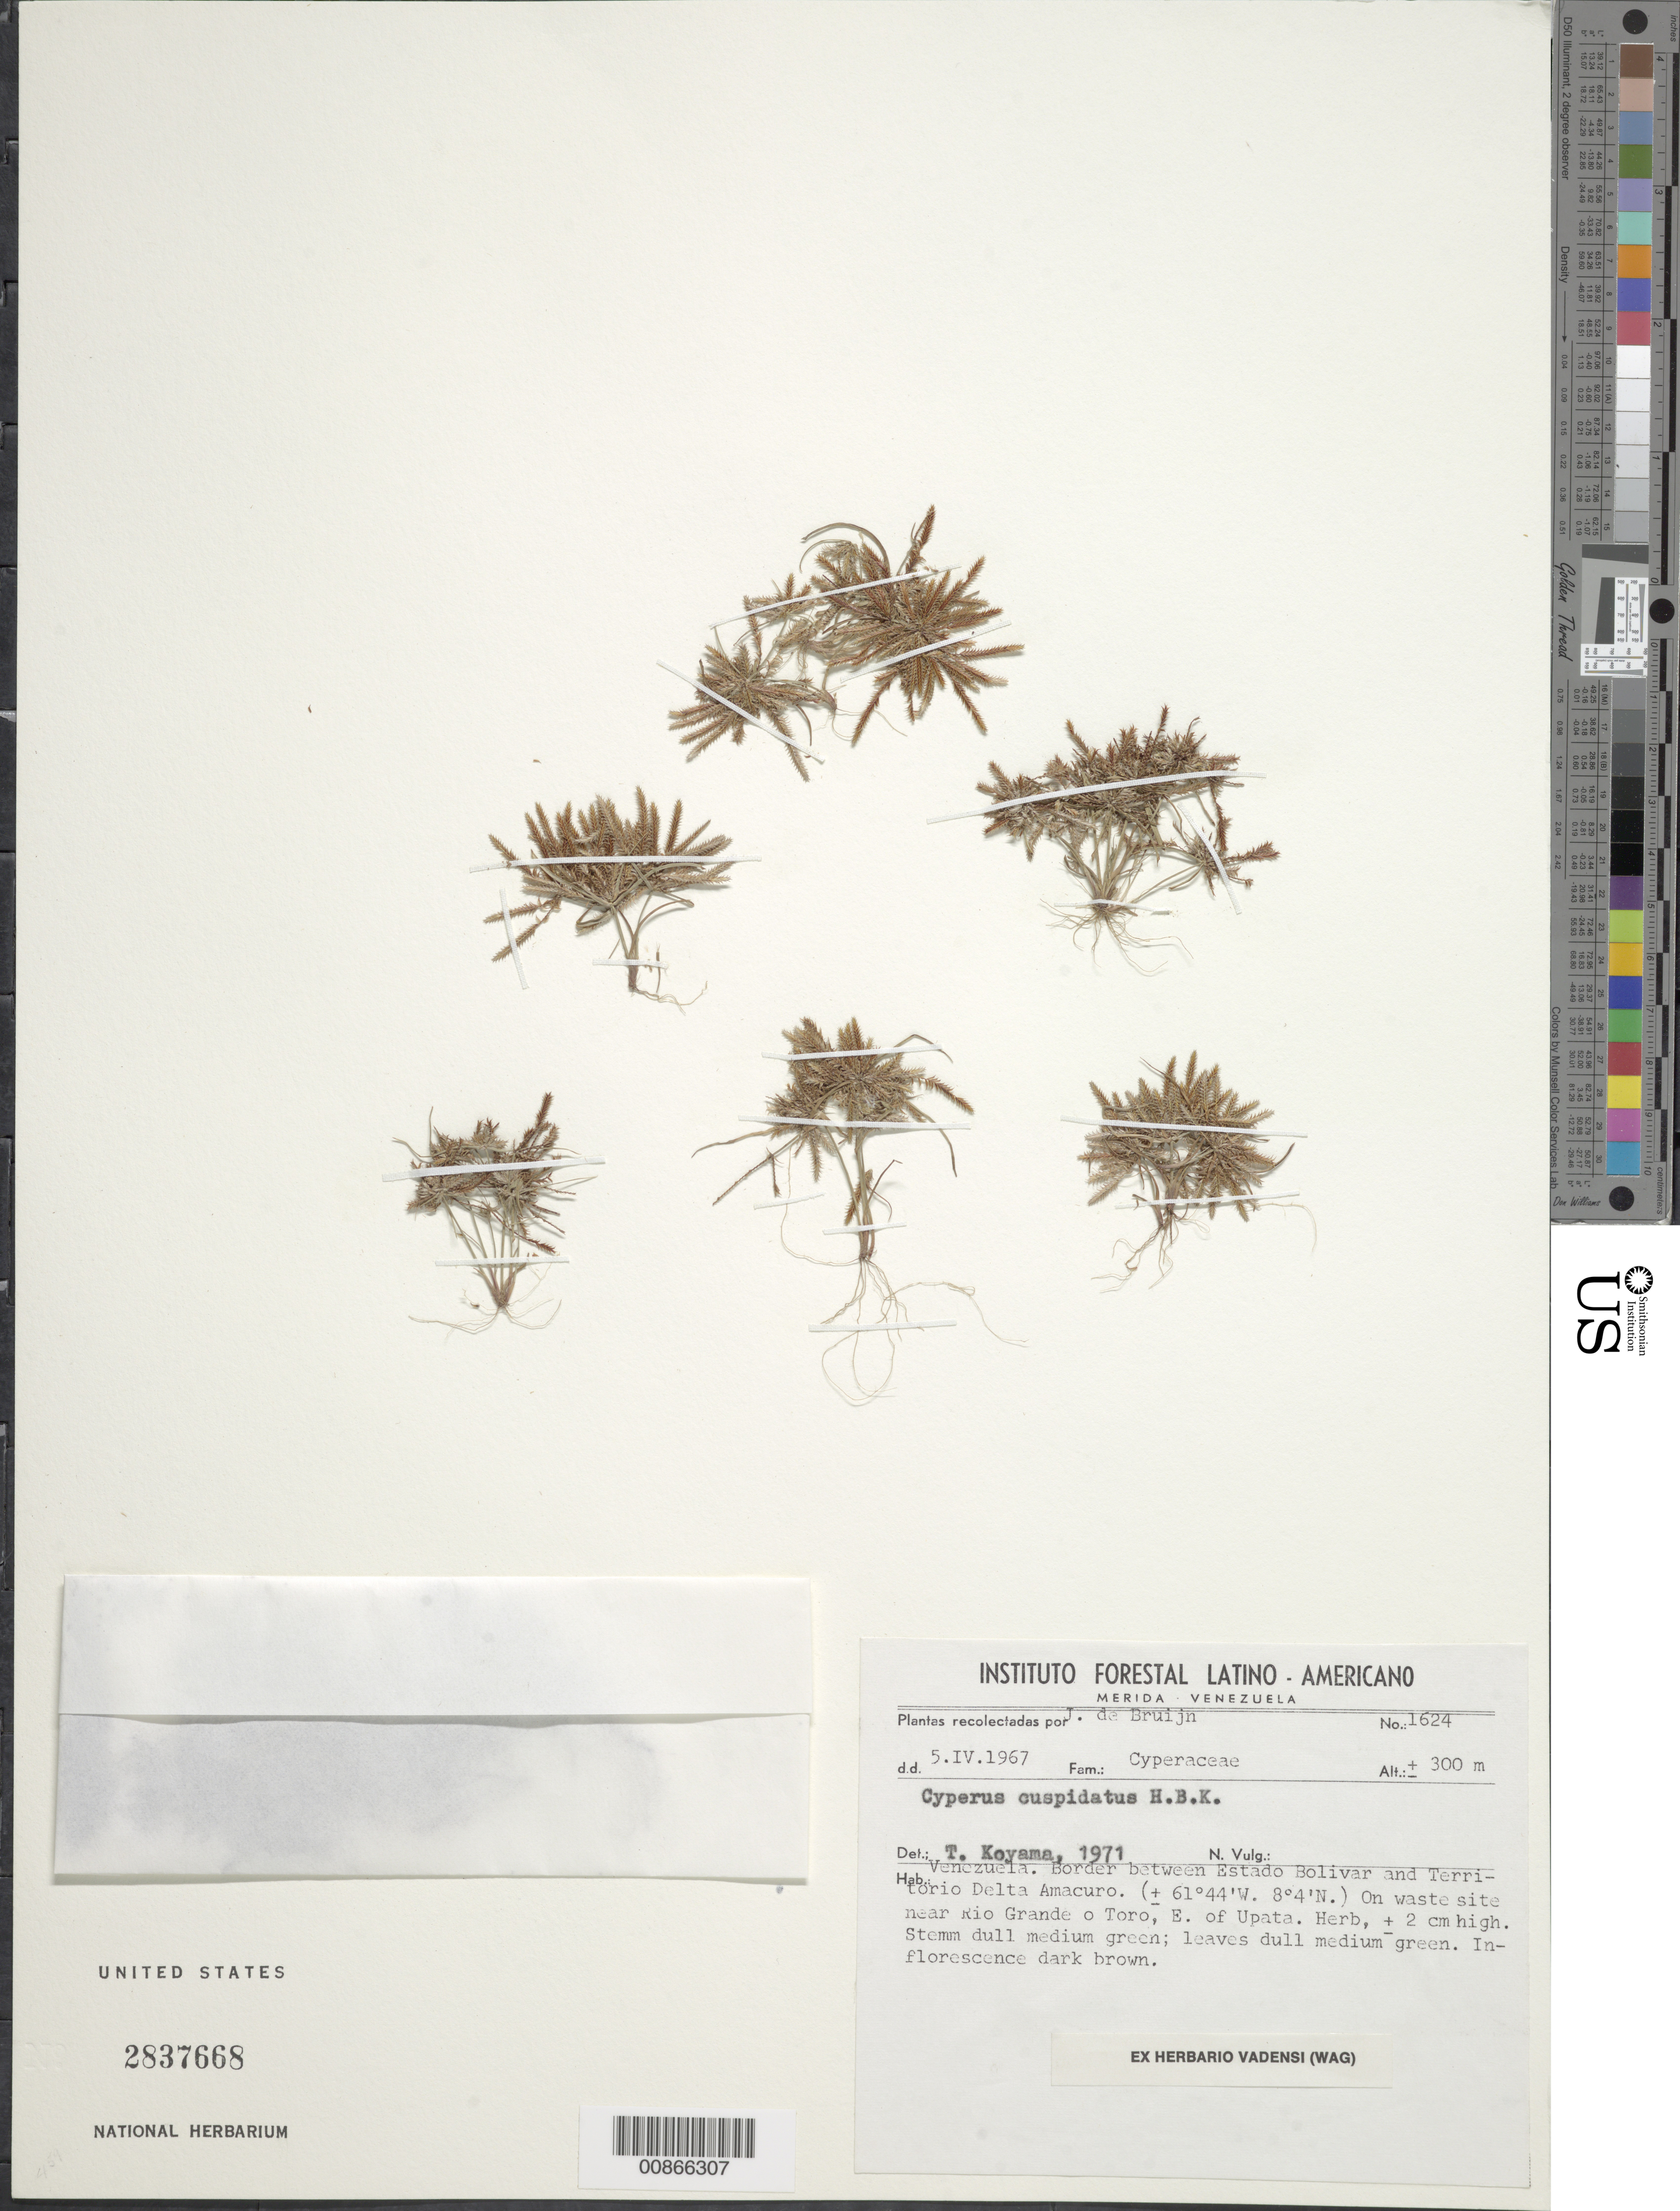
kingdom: Plantae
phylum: Tracheophyta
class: Liliopsida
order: Poales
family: Cyperaceae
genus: Cyperus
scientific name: Cyperus cuspidatus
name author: Kunth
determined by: Koyama, Tetsuo M.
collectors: J. Bruijn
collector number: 1624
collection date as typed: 5-Apr-67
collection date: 1967-04-05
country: Venezuela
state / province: Bolívar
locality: Estado Bolívar and Territorío Delta Amacuro border, near Río Grande o Toro, E of Upata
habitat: Waste site near rio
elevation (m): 300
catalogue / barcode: US 2837668